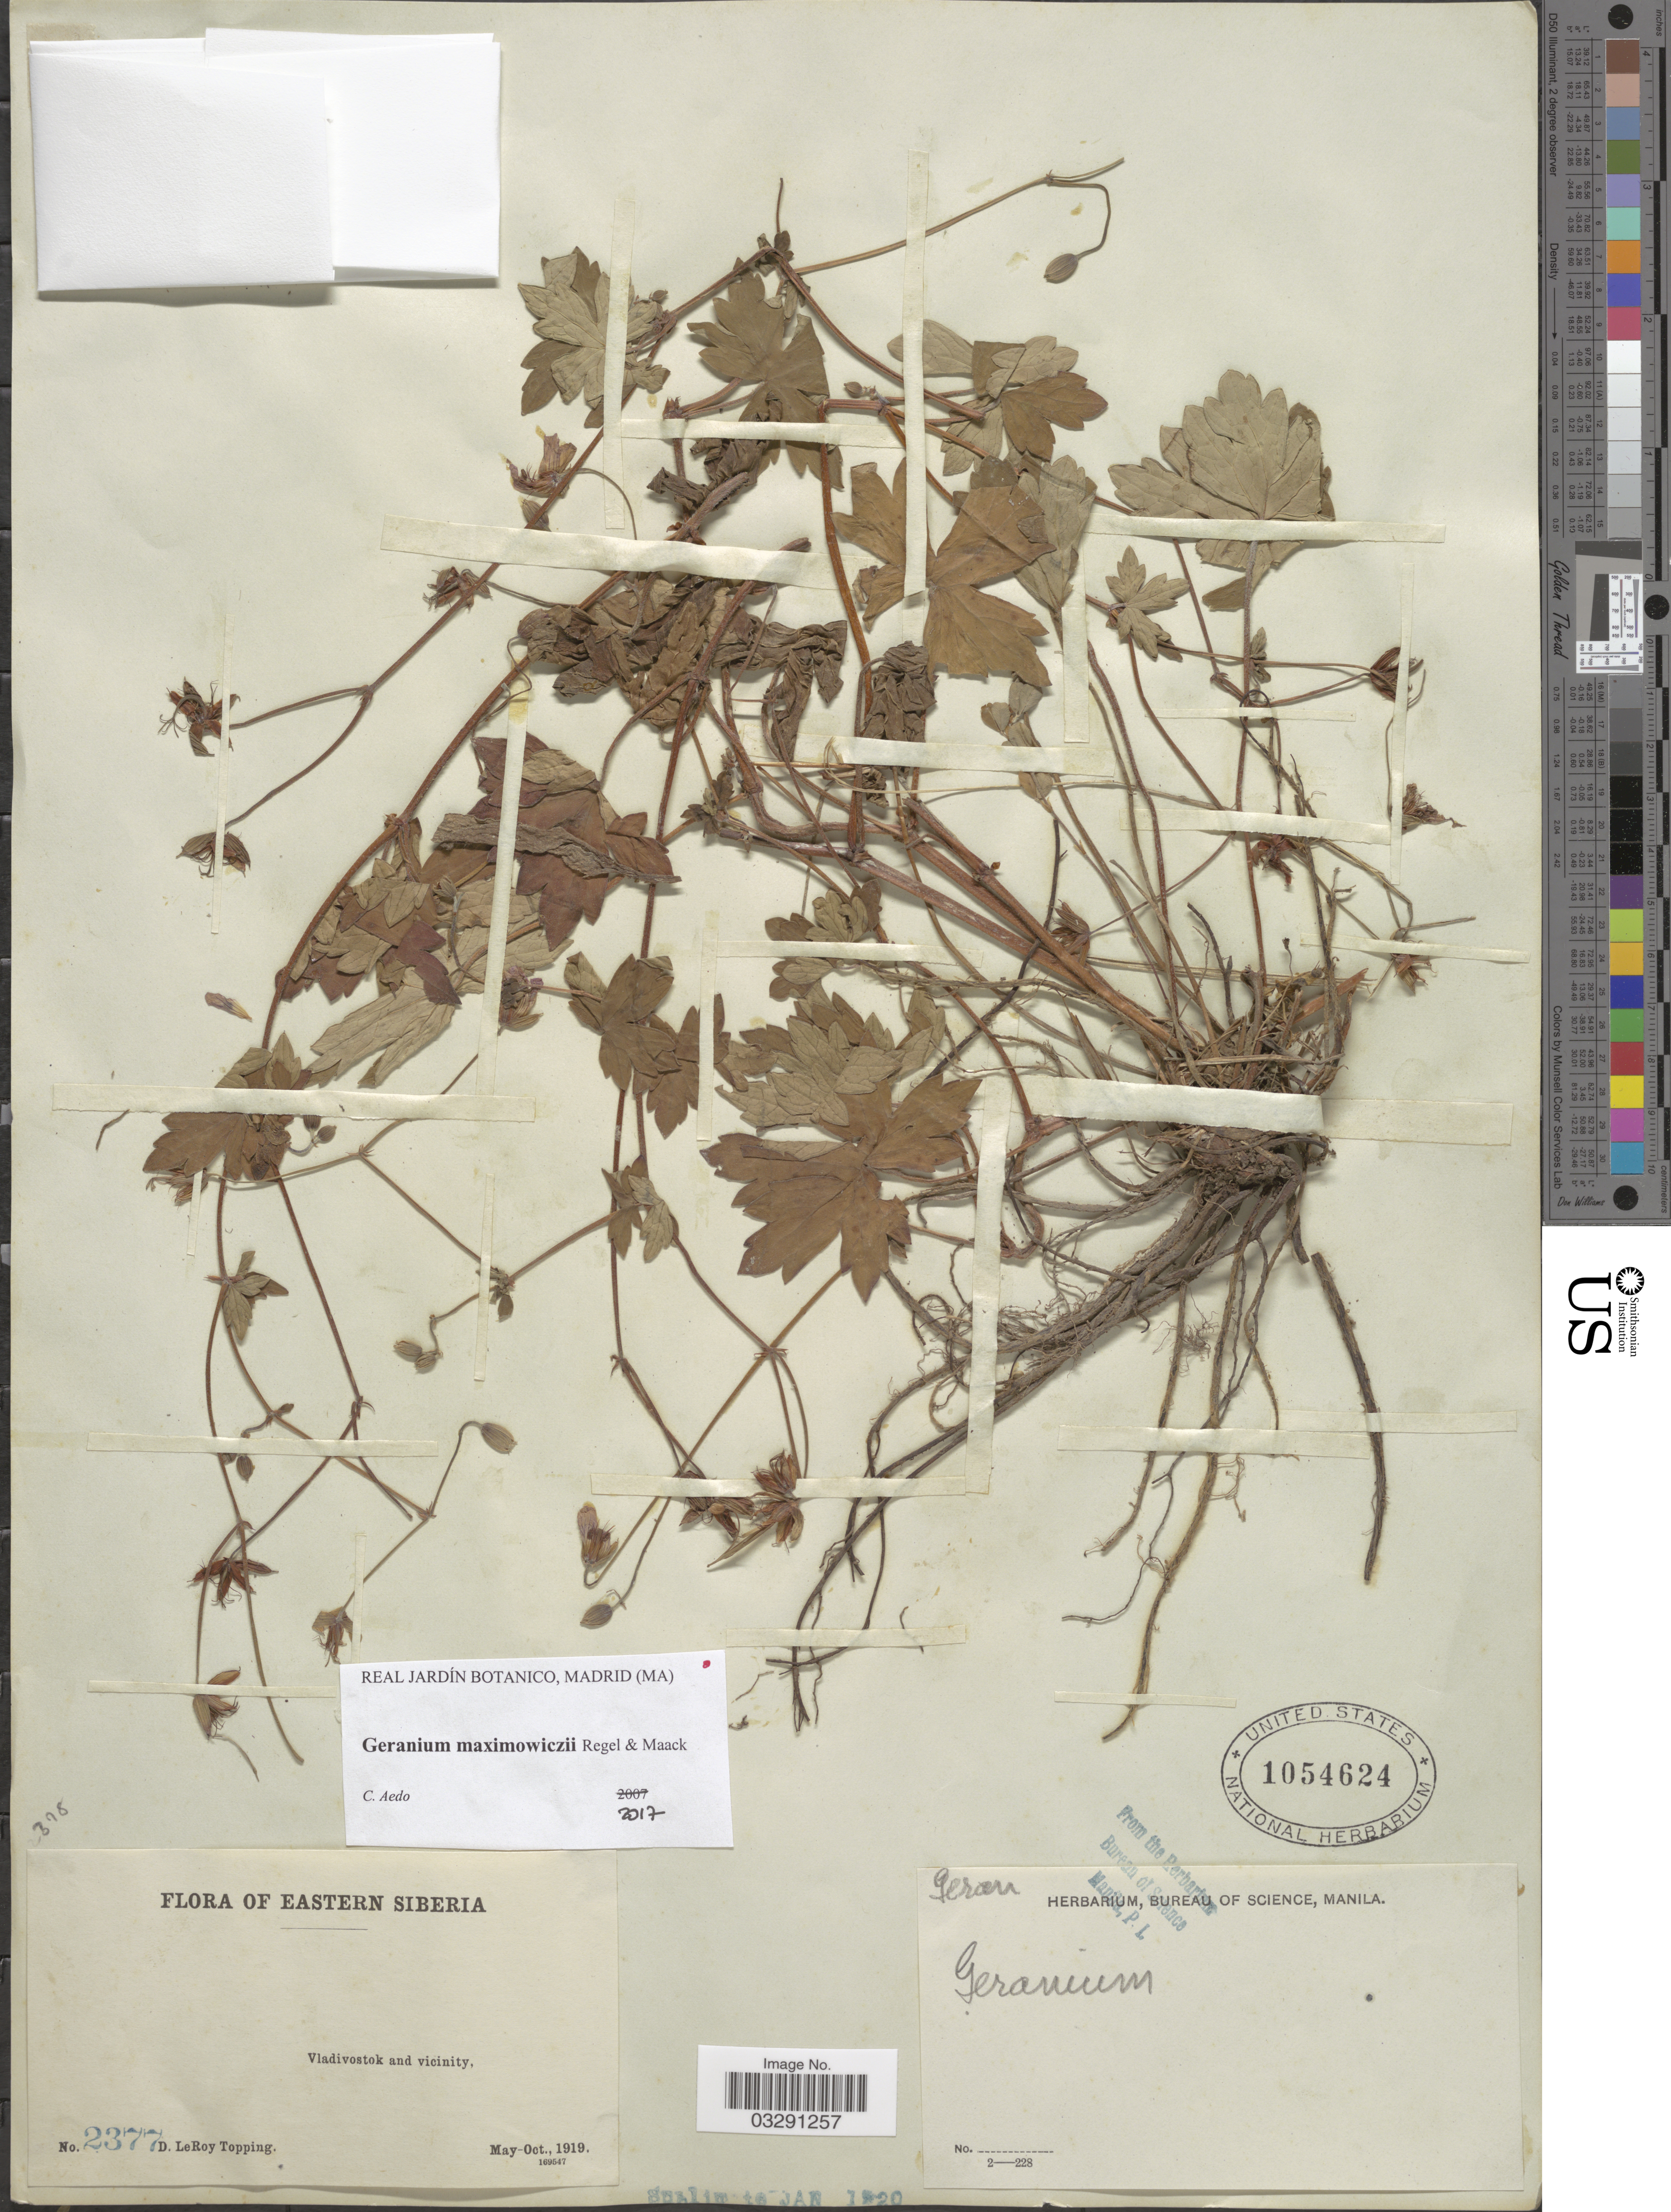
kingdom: Plantae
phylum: Tracheophyta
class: Magnoliopsida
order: Geraniales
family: Geraniaceae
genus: Geranium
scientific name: Geranium maximowiczii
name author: Regel & Maack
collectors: D. L. Topping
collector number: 2377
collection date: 1919-05/1919-10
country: Russian Federation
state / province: Primorsky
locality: Eastern Siberia, Vladivostok and vicinity.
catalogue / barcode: US 1054624